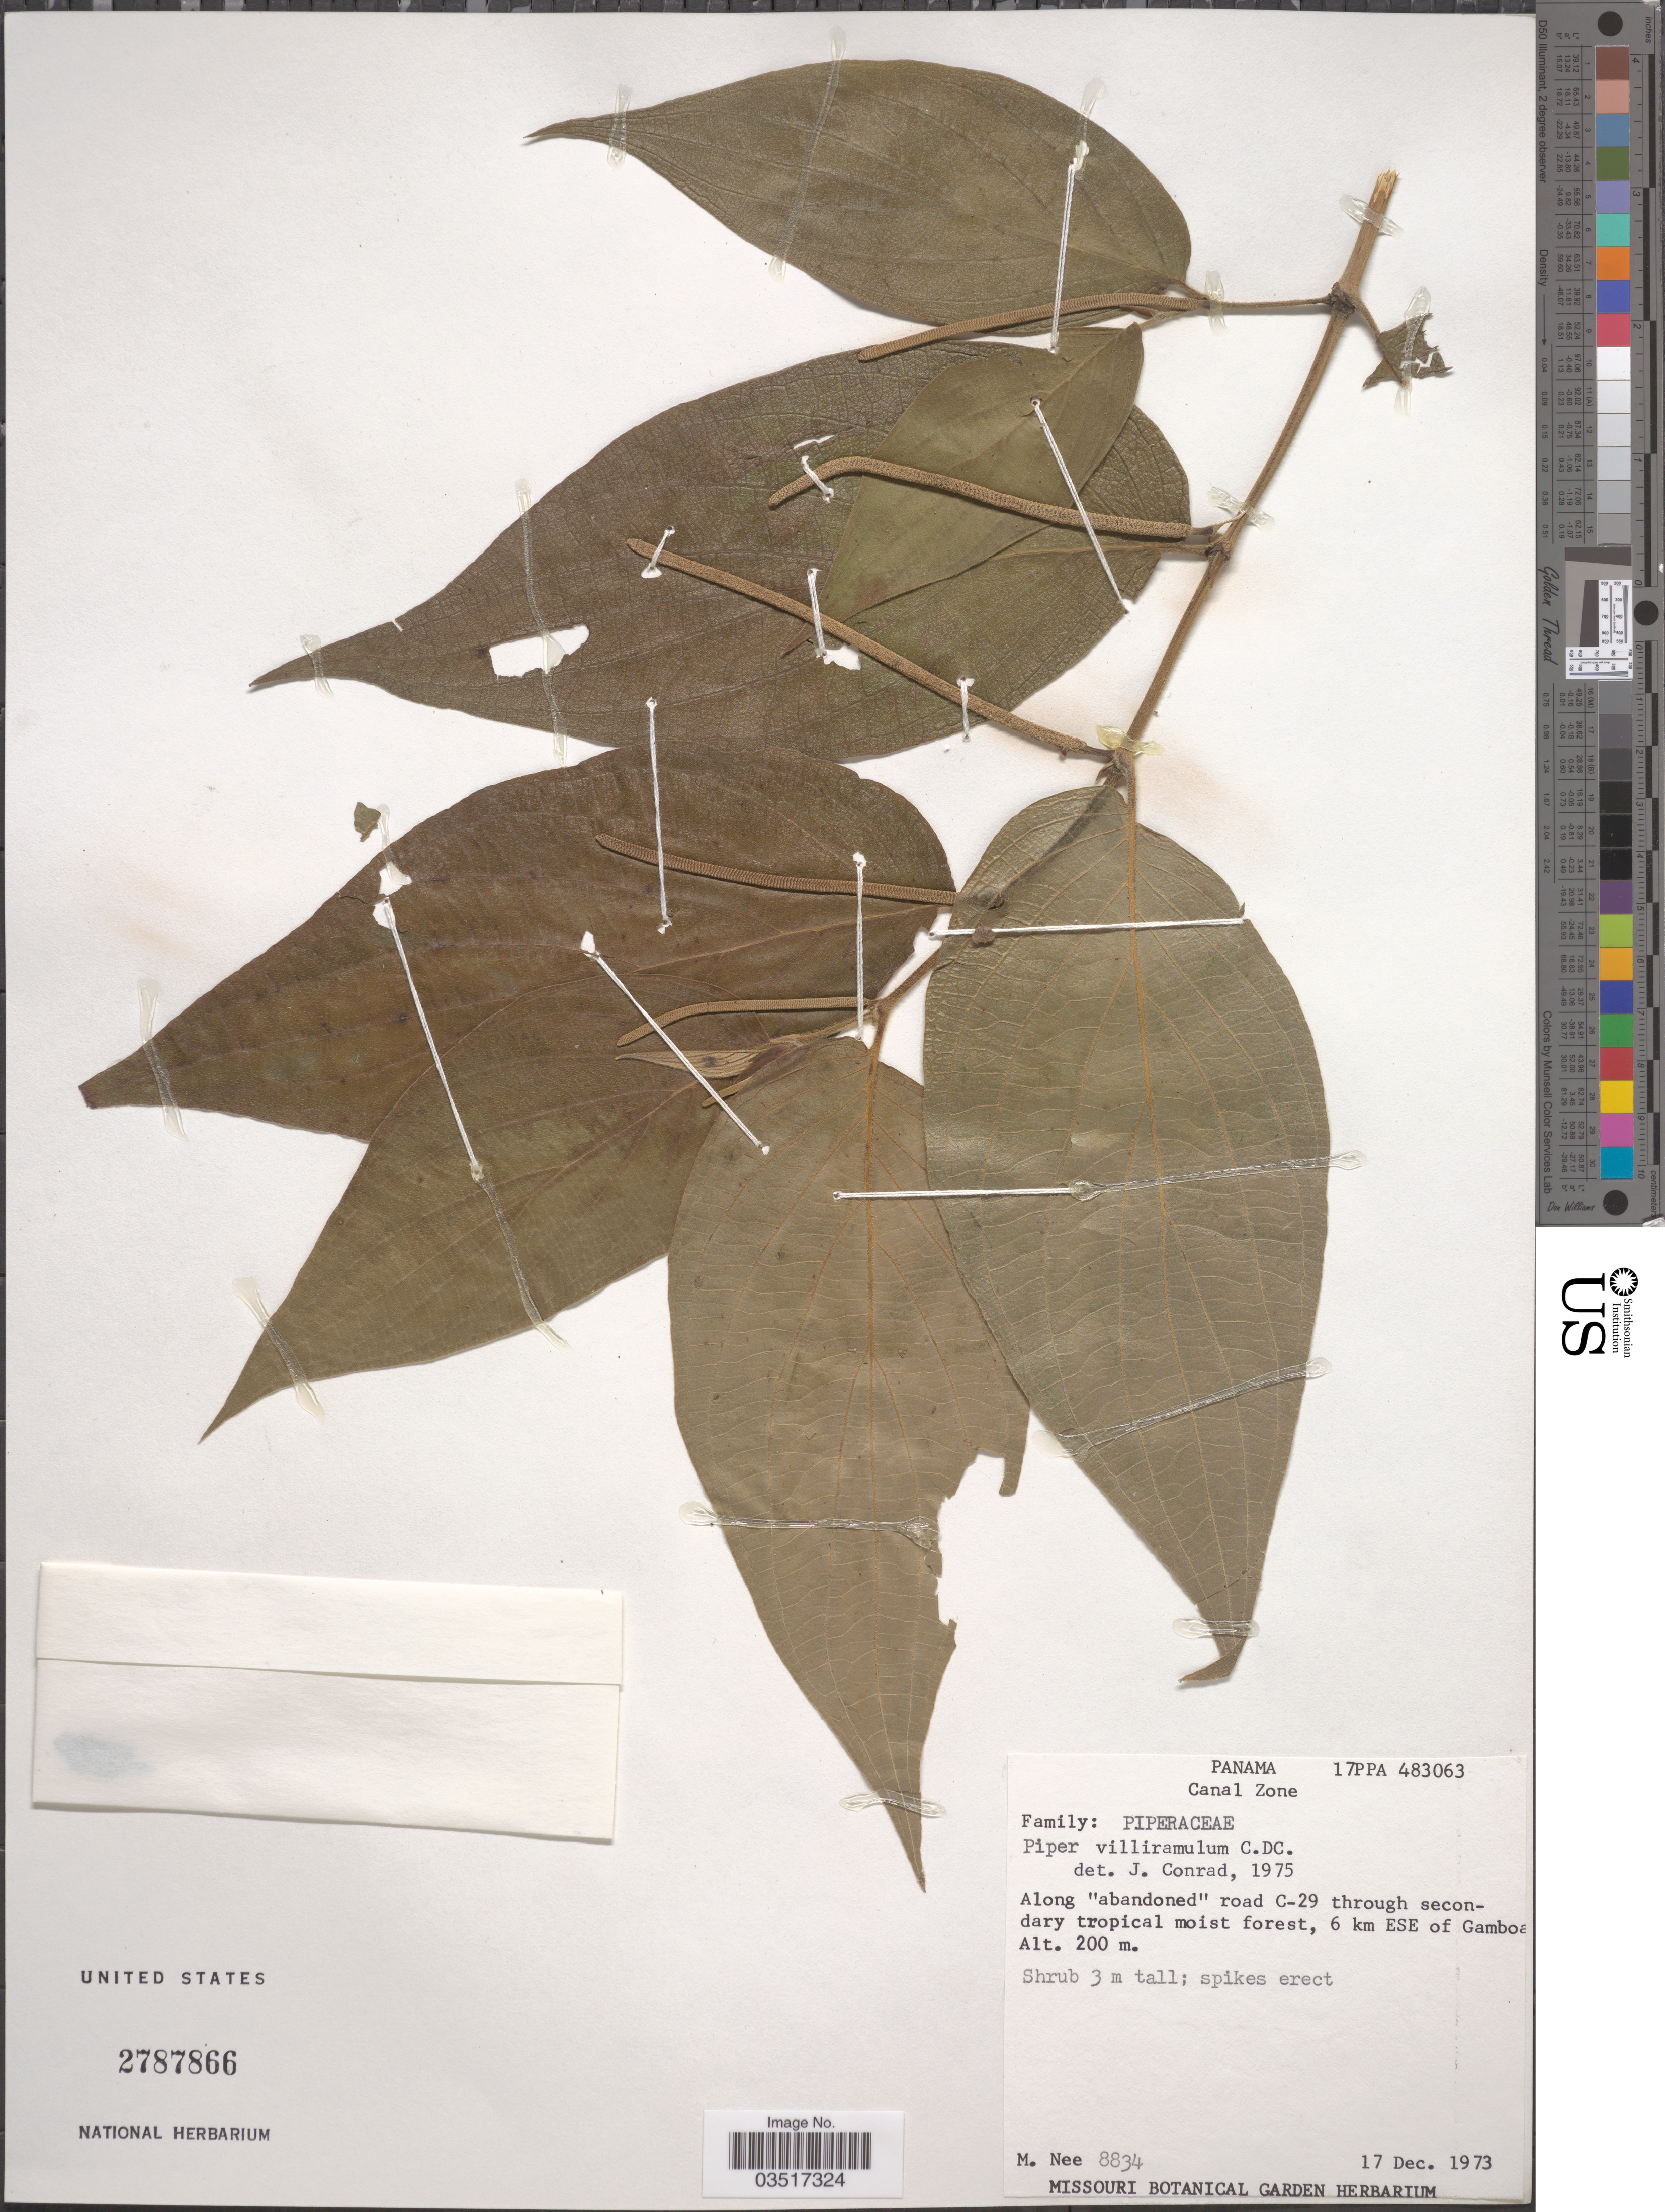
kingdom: Plantae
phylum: Tracheophyta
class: Magnoliopsida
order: Piperales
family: Piperaceae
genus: Piper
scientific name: Piper villiramulum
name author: C. DC.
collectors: M. Nee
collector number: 8834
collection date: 1973-12-17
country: Panama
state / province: Colón / Panamá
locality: Canal Zone. Along "abandoned" road C-29 through secondary tropical moist forest, 6 km ESE of Gamboa.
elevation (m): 200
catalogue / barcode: US 2787866